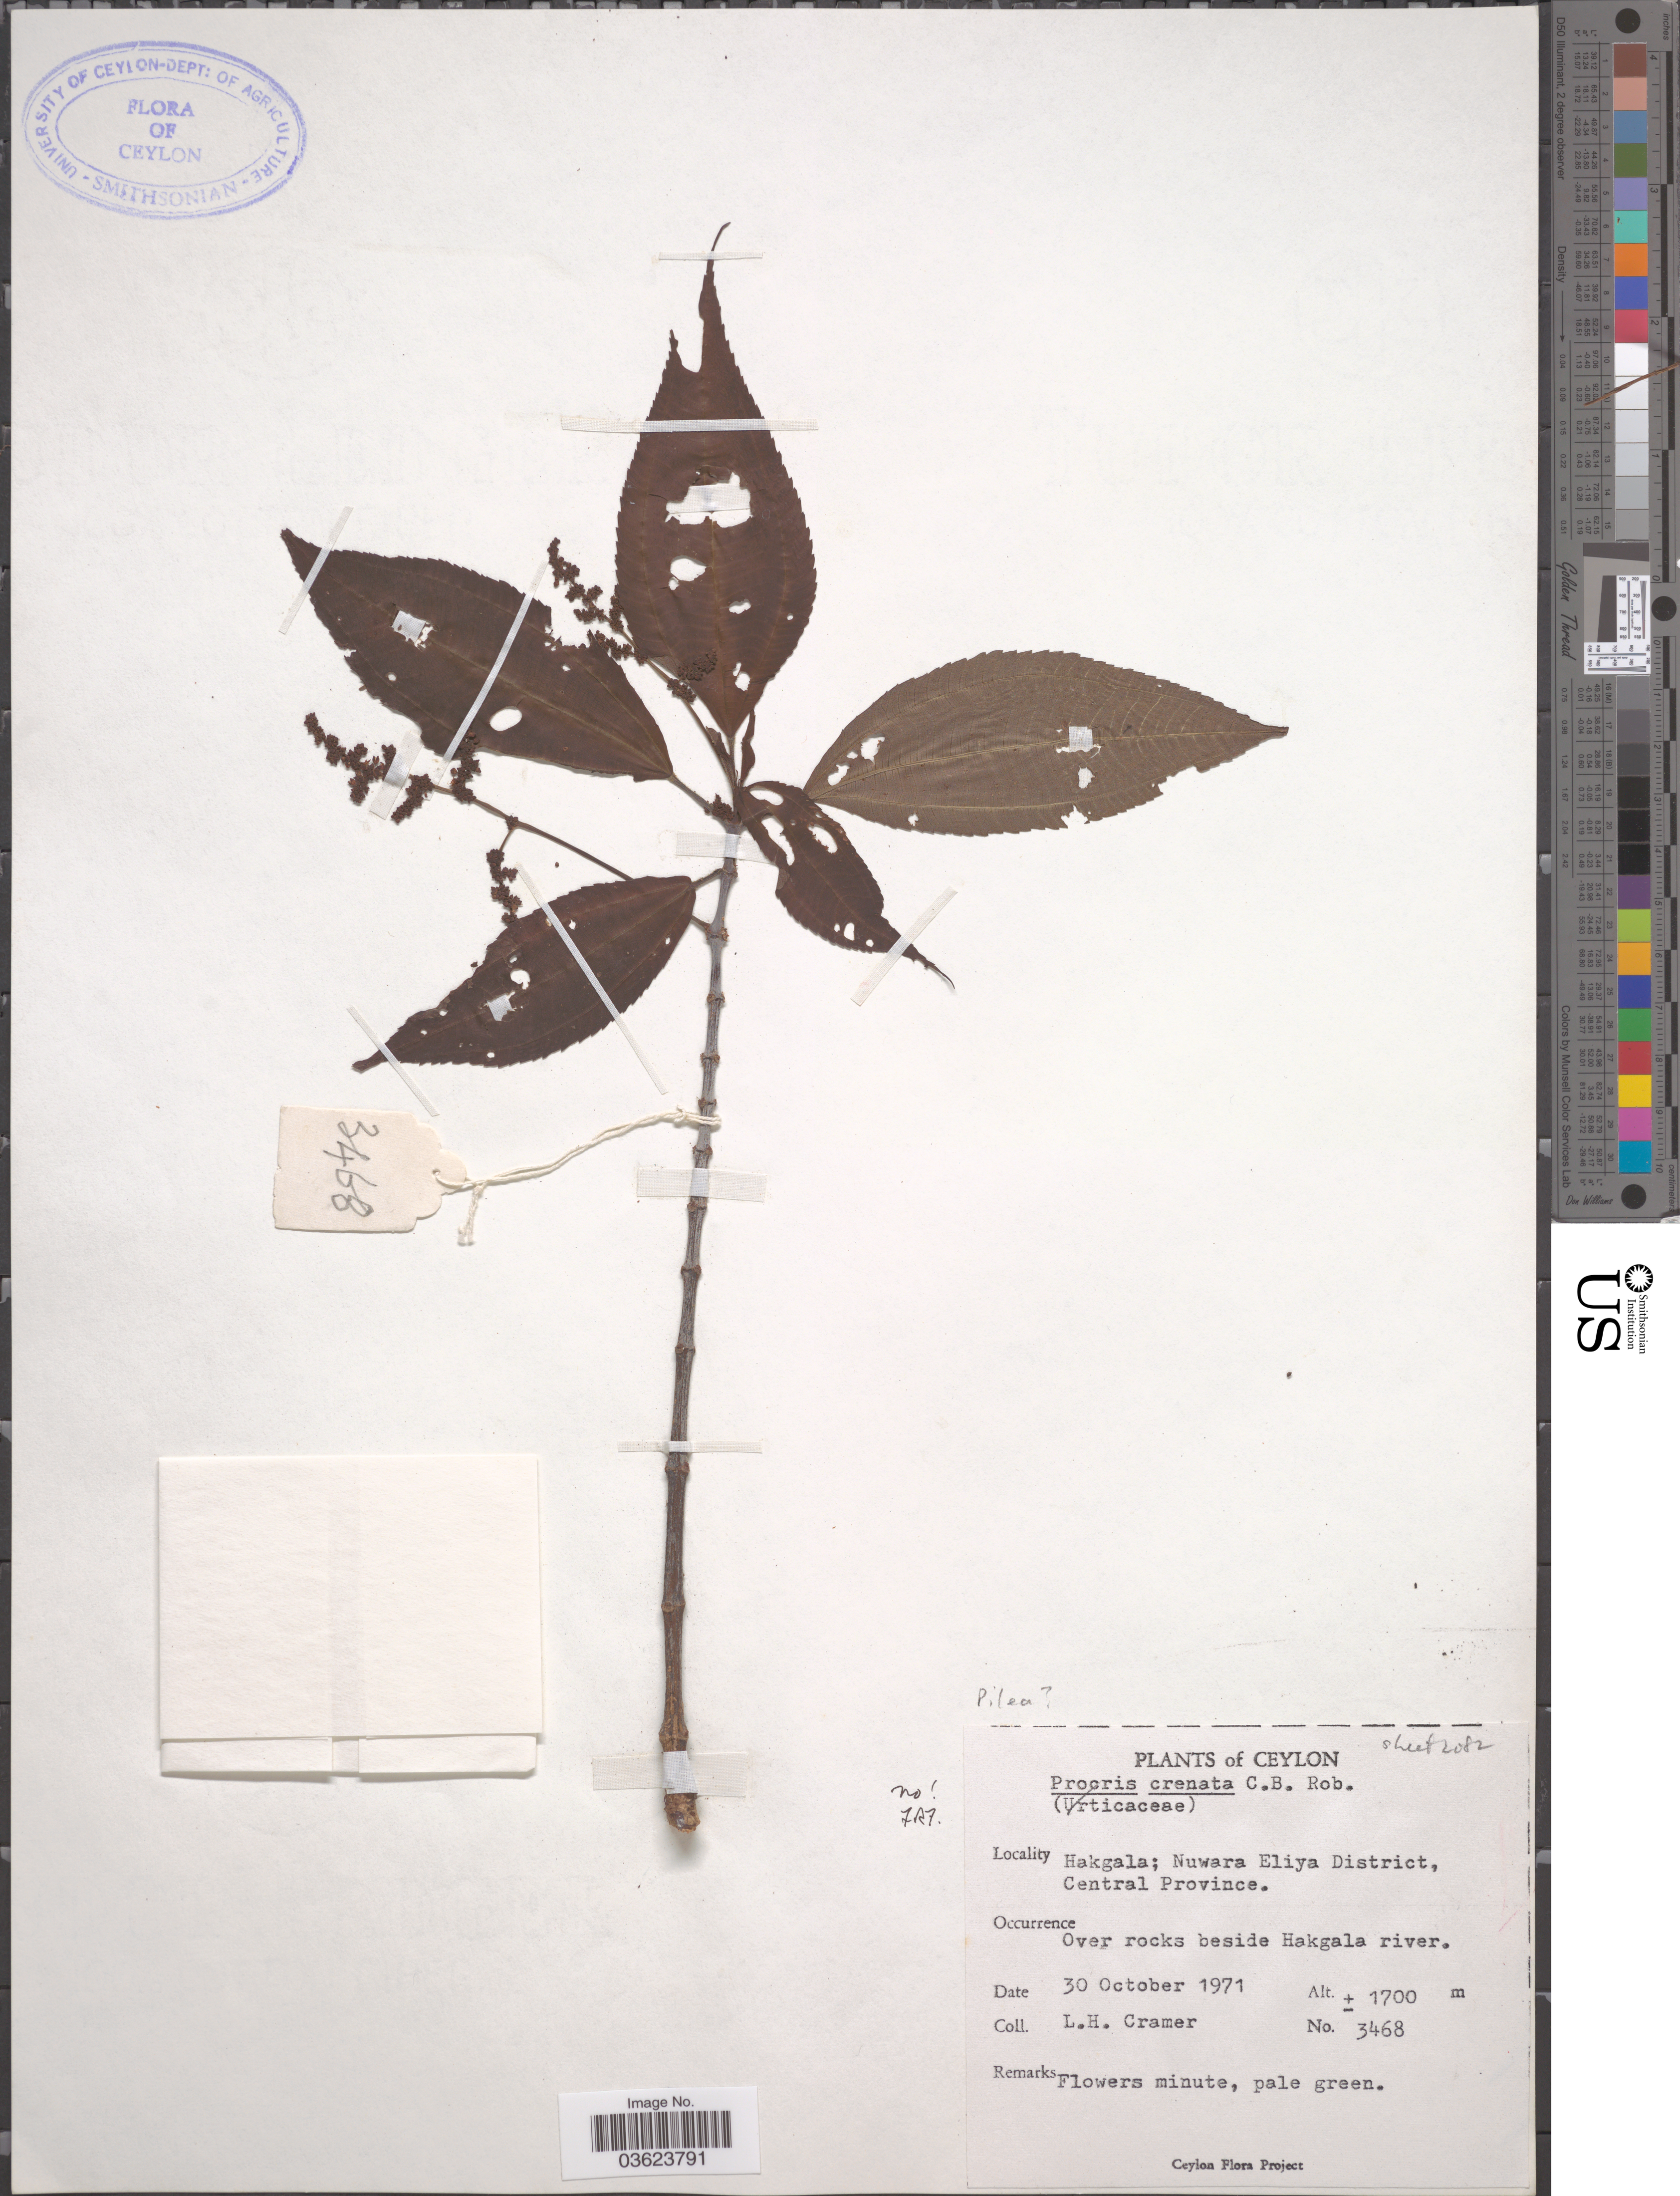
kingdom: Plantae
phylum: Tracheophyta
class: Magnoliopsida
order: Rosales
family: Urticaceae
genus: Pilea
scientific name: Pilea sp.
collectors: L. H. Cramer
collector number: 3468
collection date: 1971-10-30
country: Sri Lanka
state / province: Central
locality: Ceylon. Hakgala; Nuwara Eliya District. Over rocks beside Hakgala river.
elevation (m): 1700